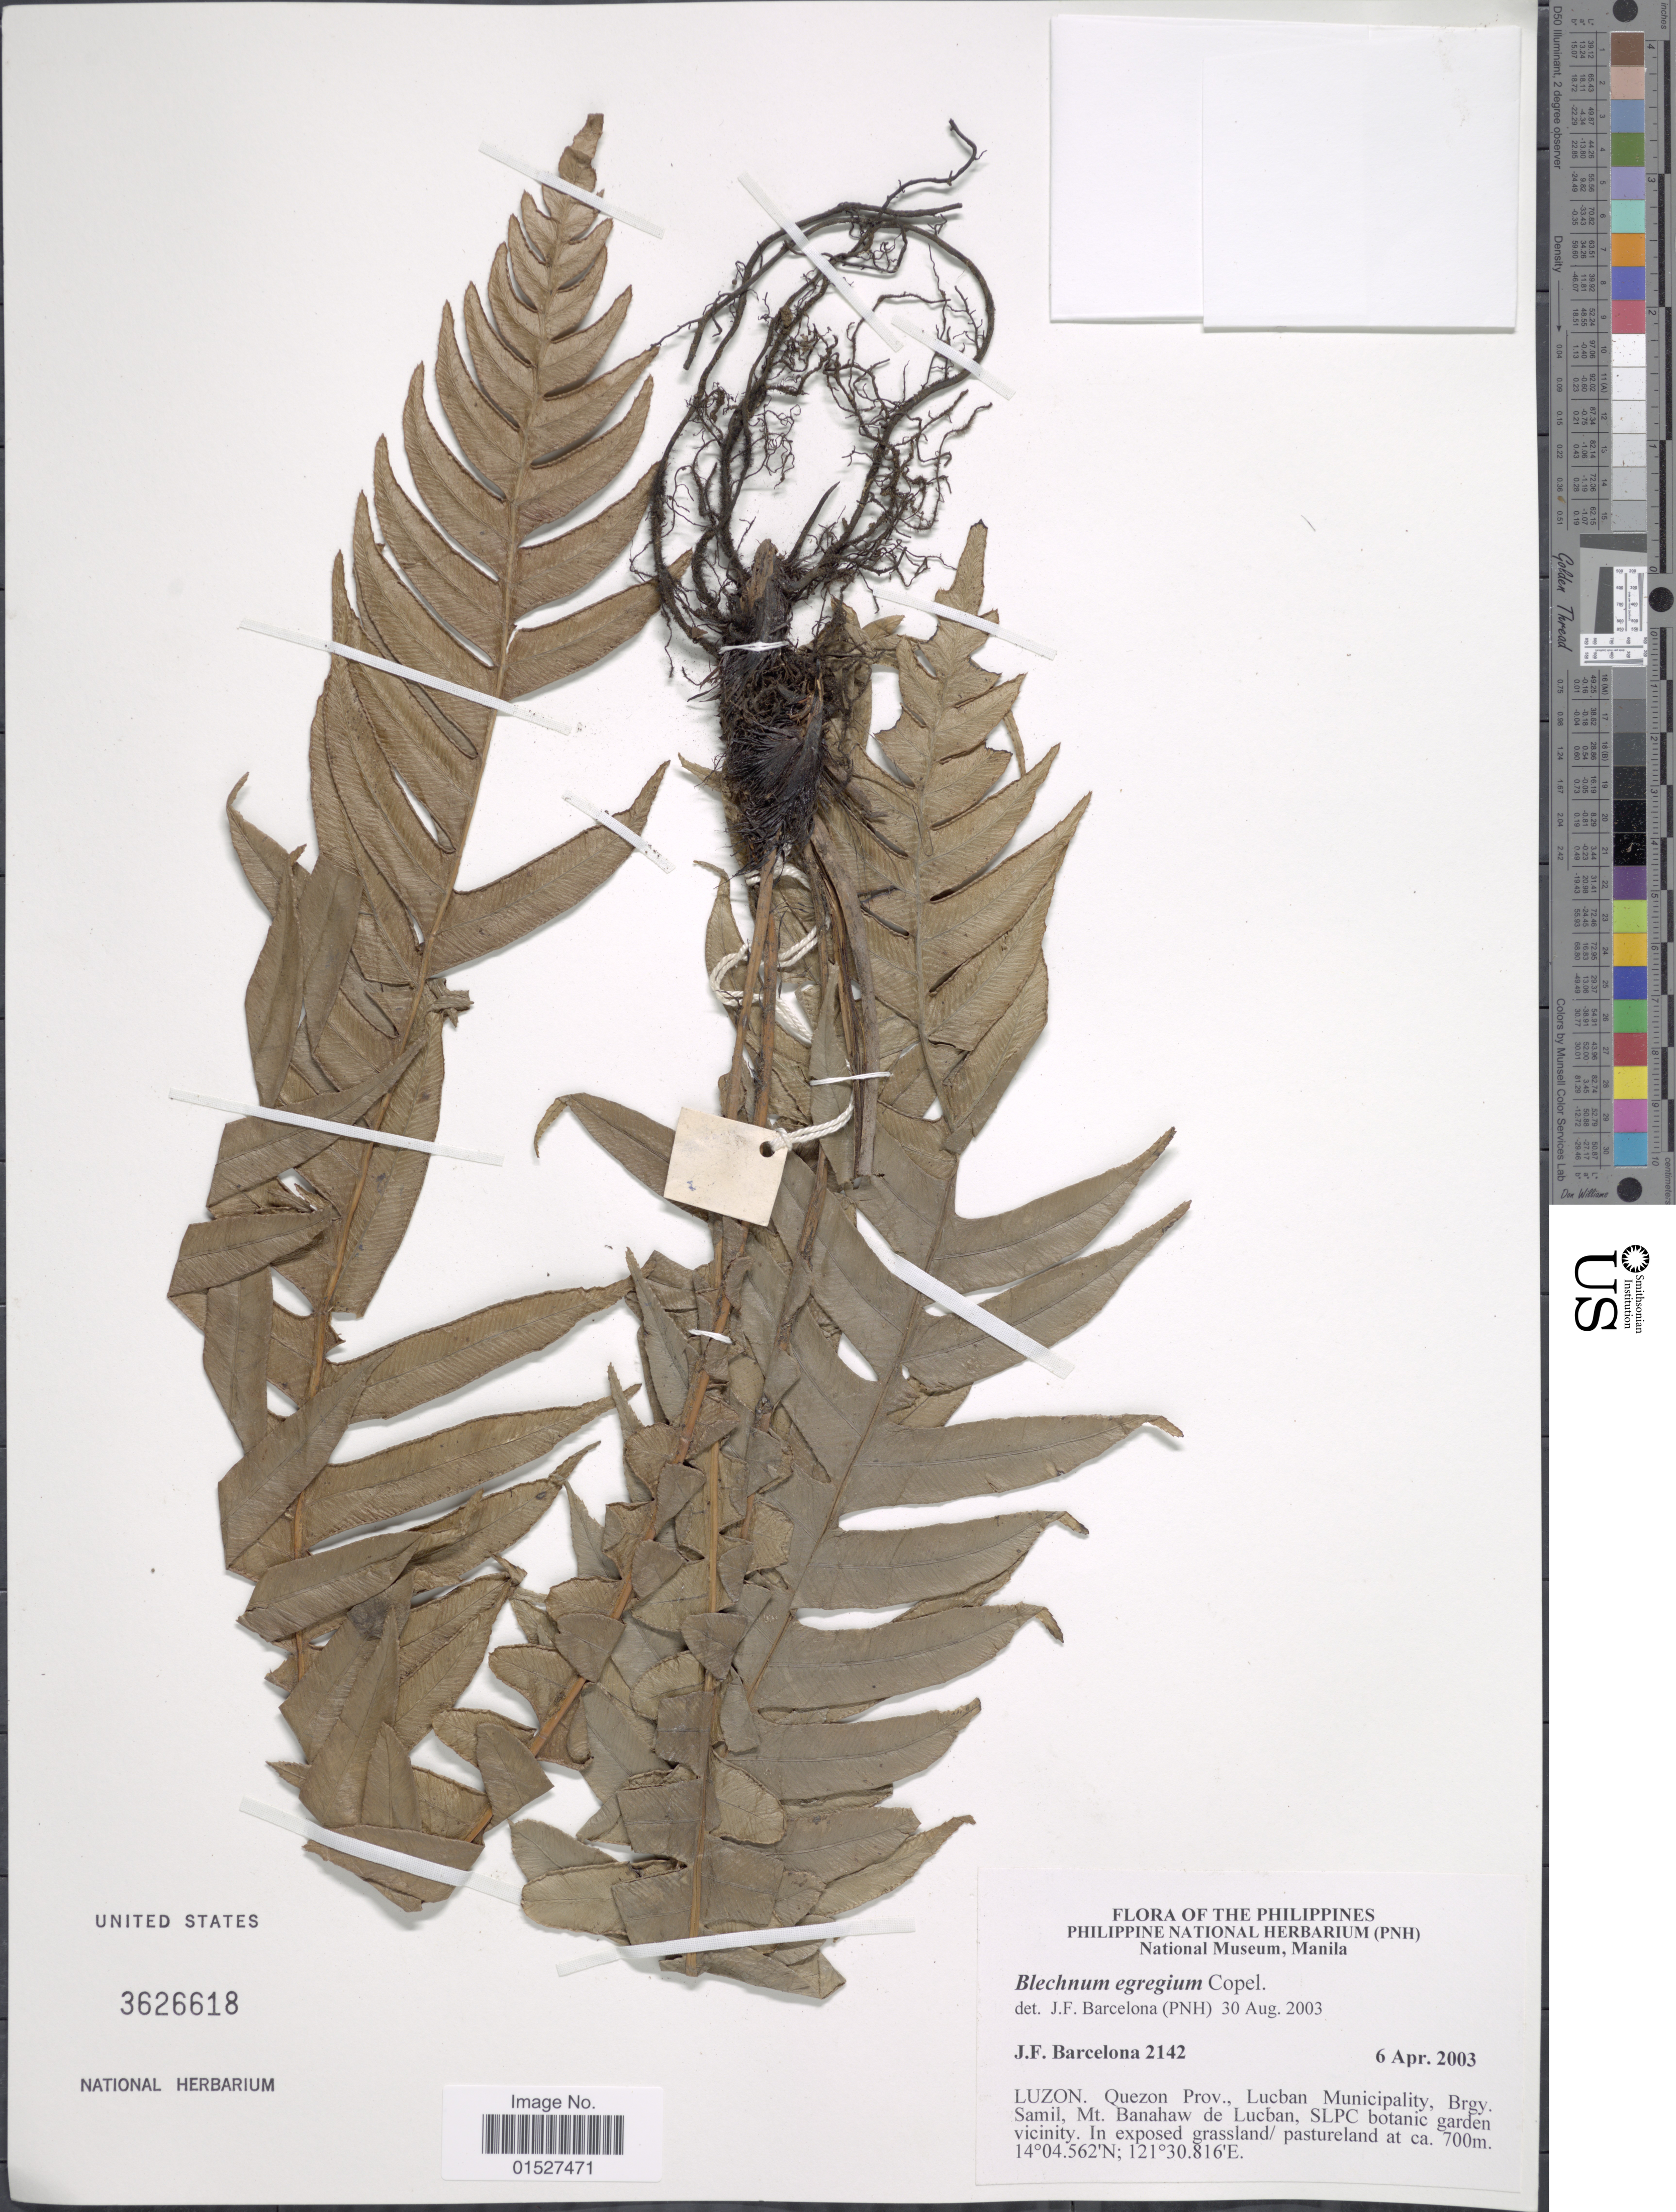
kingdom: Plantae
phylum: Tracheophyta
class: Polypodiopsida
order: Polypodiales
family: Blechnaceae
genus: Blechnum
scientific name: Blechnum egregium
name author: Copel.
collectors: J. F. Barcelona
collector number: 2142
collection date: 2003-04-06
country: Philippines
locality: Luzon. Quezon Prov., Lucban Municipality, Brgy. Samil, Mt. Banahaw de Lucban, SLPC botanic garden vicinity.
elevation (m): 700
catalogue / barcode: US 3626618